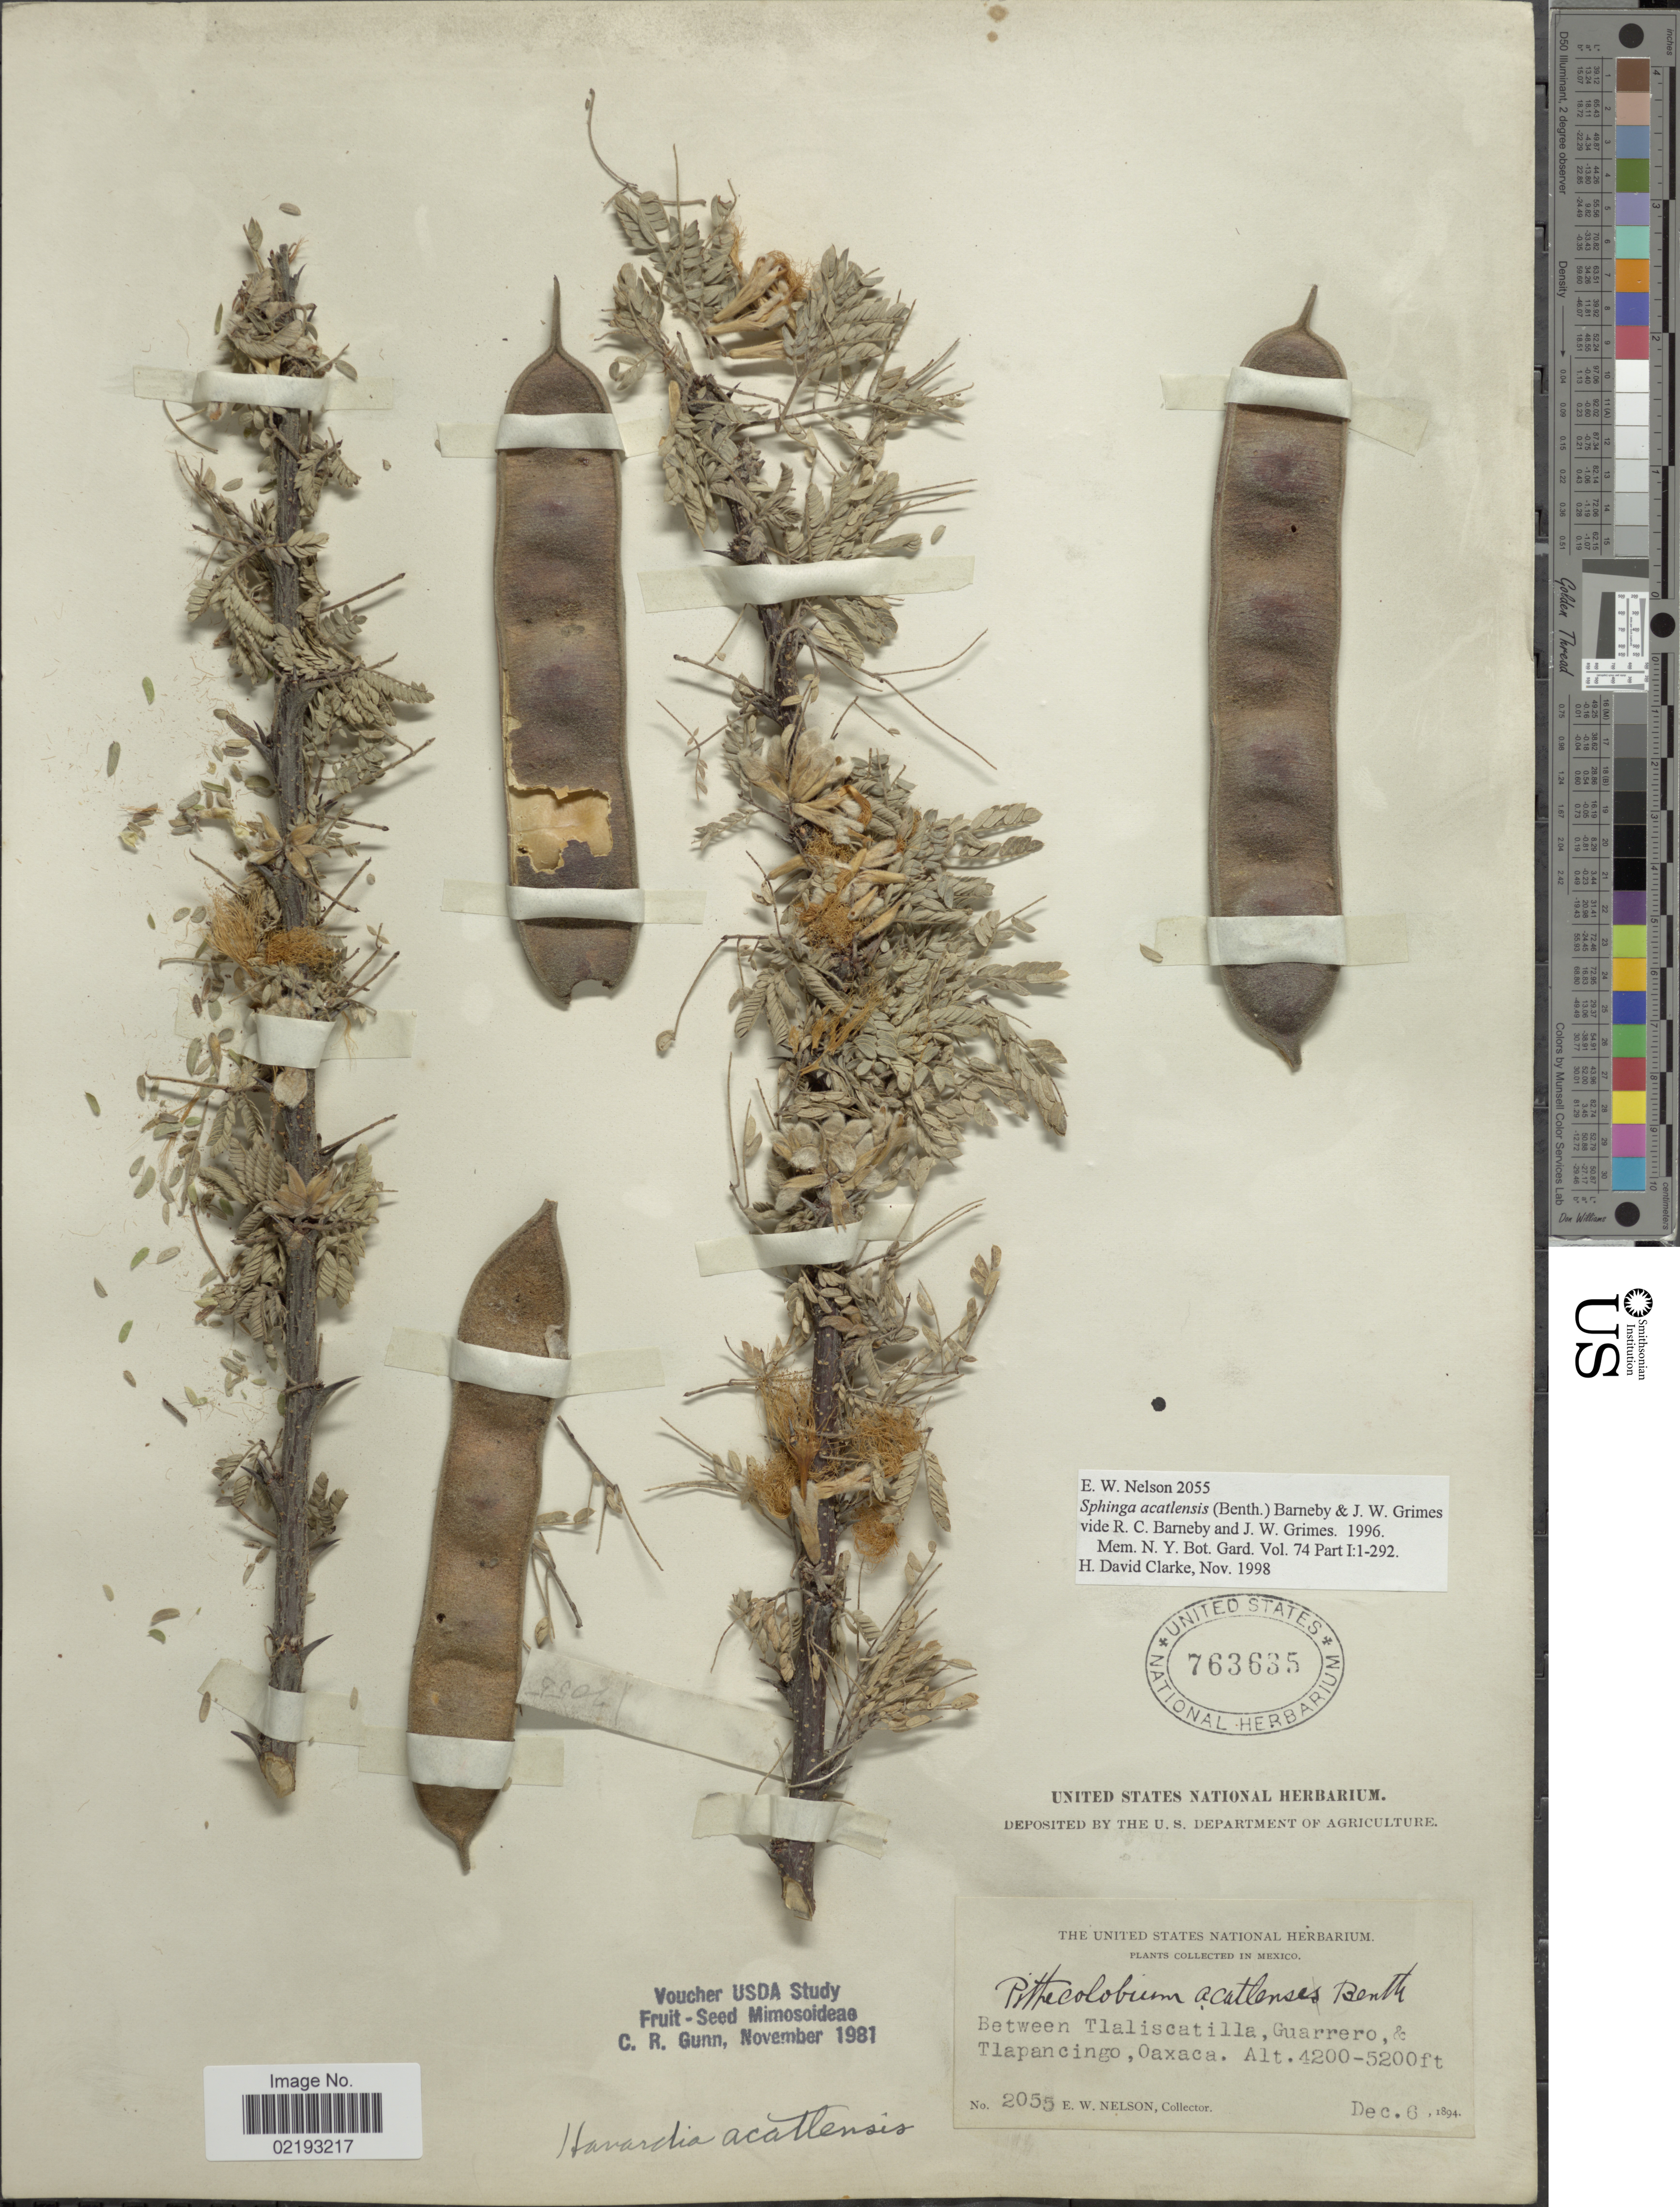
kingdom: Plantae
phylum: Tracheophyta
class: Magnoliopsida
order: Fabales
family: Fabaceae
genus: Sphinga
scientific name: Sphinga acatlensis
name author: (Benth.) Barneby & J.W. Grimes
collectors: E. W. Nelson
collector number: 2055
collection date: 1894-12-06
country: Mexico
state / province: Oaxaca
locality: Between Tlaliscatilla, Guarrero & Tlapancingo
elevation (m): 1280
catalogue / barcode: US 763635